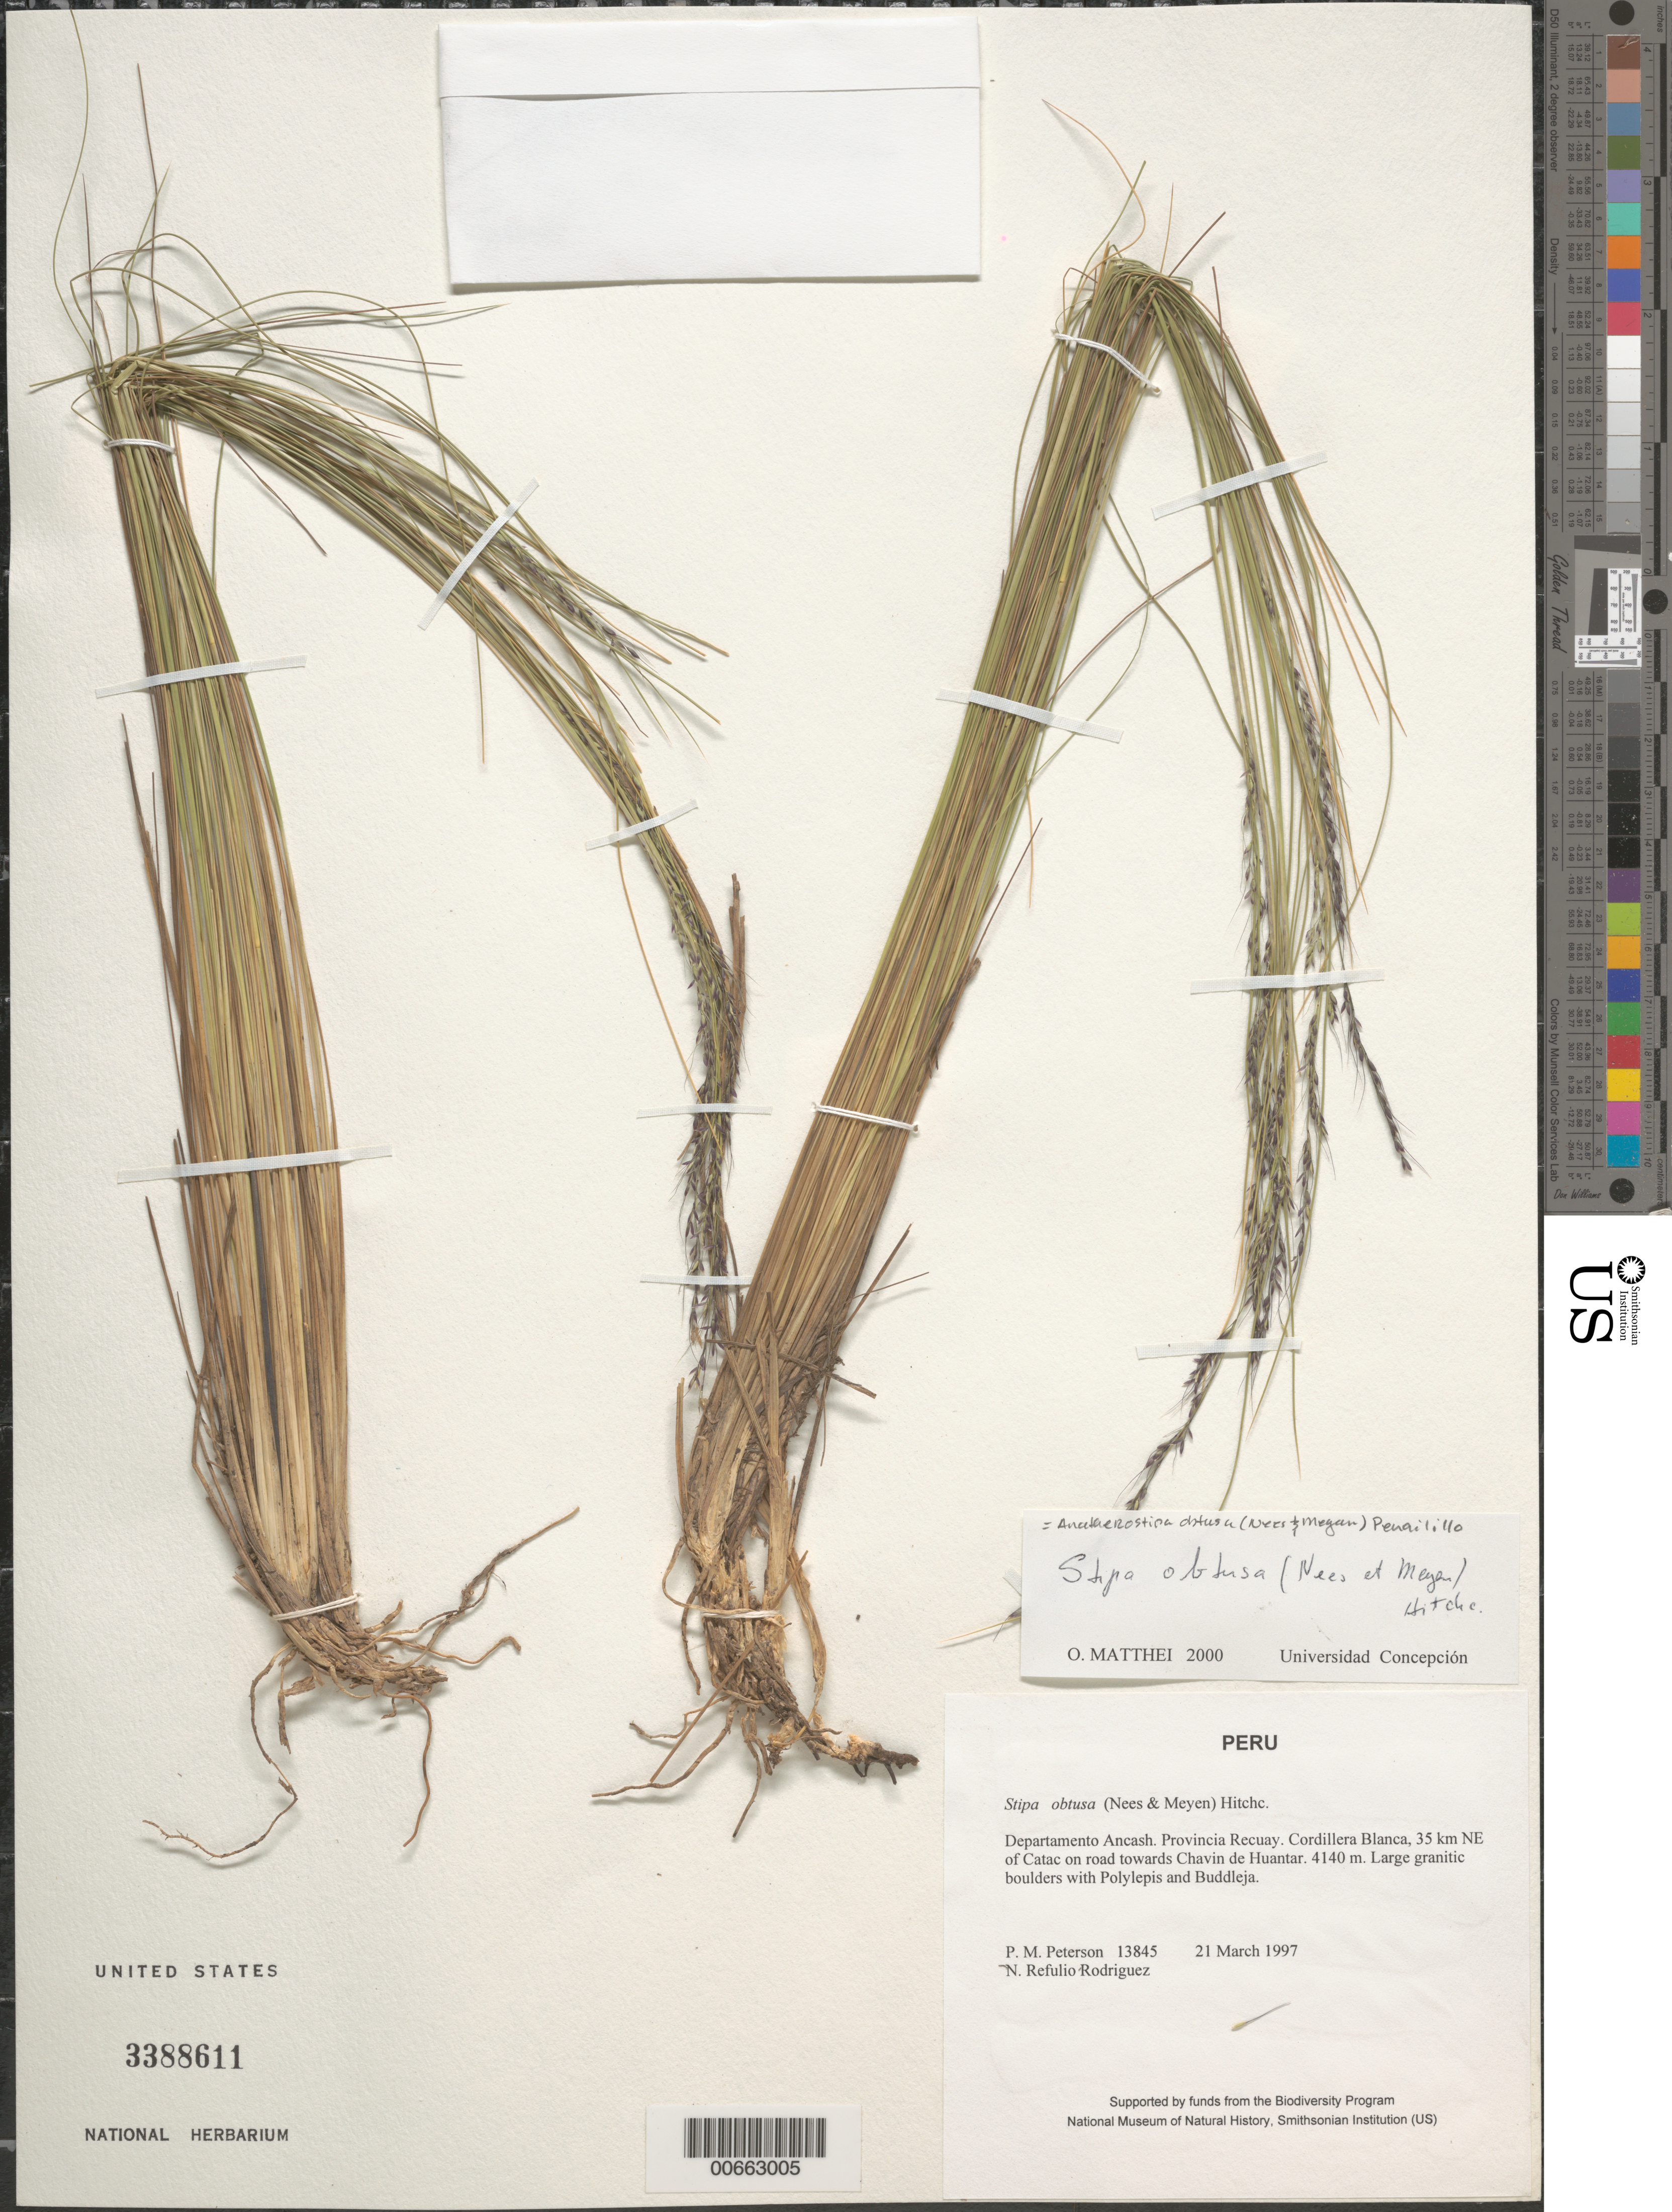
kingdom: Plantae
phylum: Tracheophyta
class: Liliopsida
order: Poales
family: Poaceae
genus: Anatherostipa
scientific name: Anatherostipa obtusa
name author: (Nees & Meyen) Peñailillo B.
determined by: Matthei, O. R.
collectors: P. M. Peterson & N. Refulio-Rodríguez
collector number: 13845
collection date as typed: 21 Mar 1997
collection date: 1997-03-21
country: Peru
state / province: Ancash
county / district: Recuay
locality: Cordillera Blanca, 35 km NE of Catac on road towards Chavin de Huantar.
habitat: Large granitic boulders with Polylepis and Buddleja.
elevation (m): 4140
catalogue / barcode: US 3388611